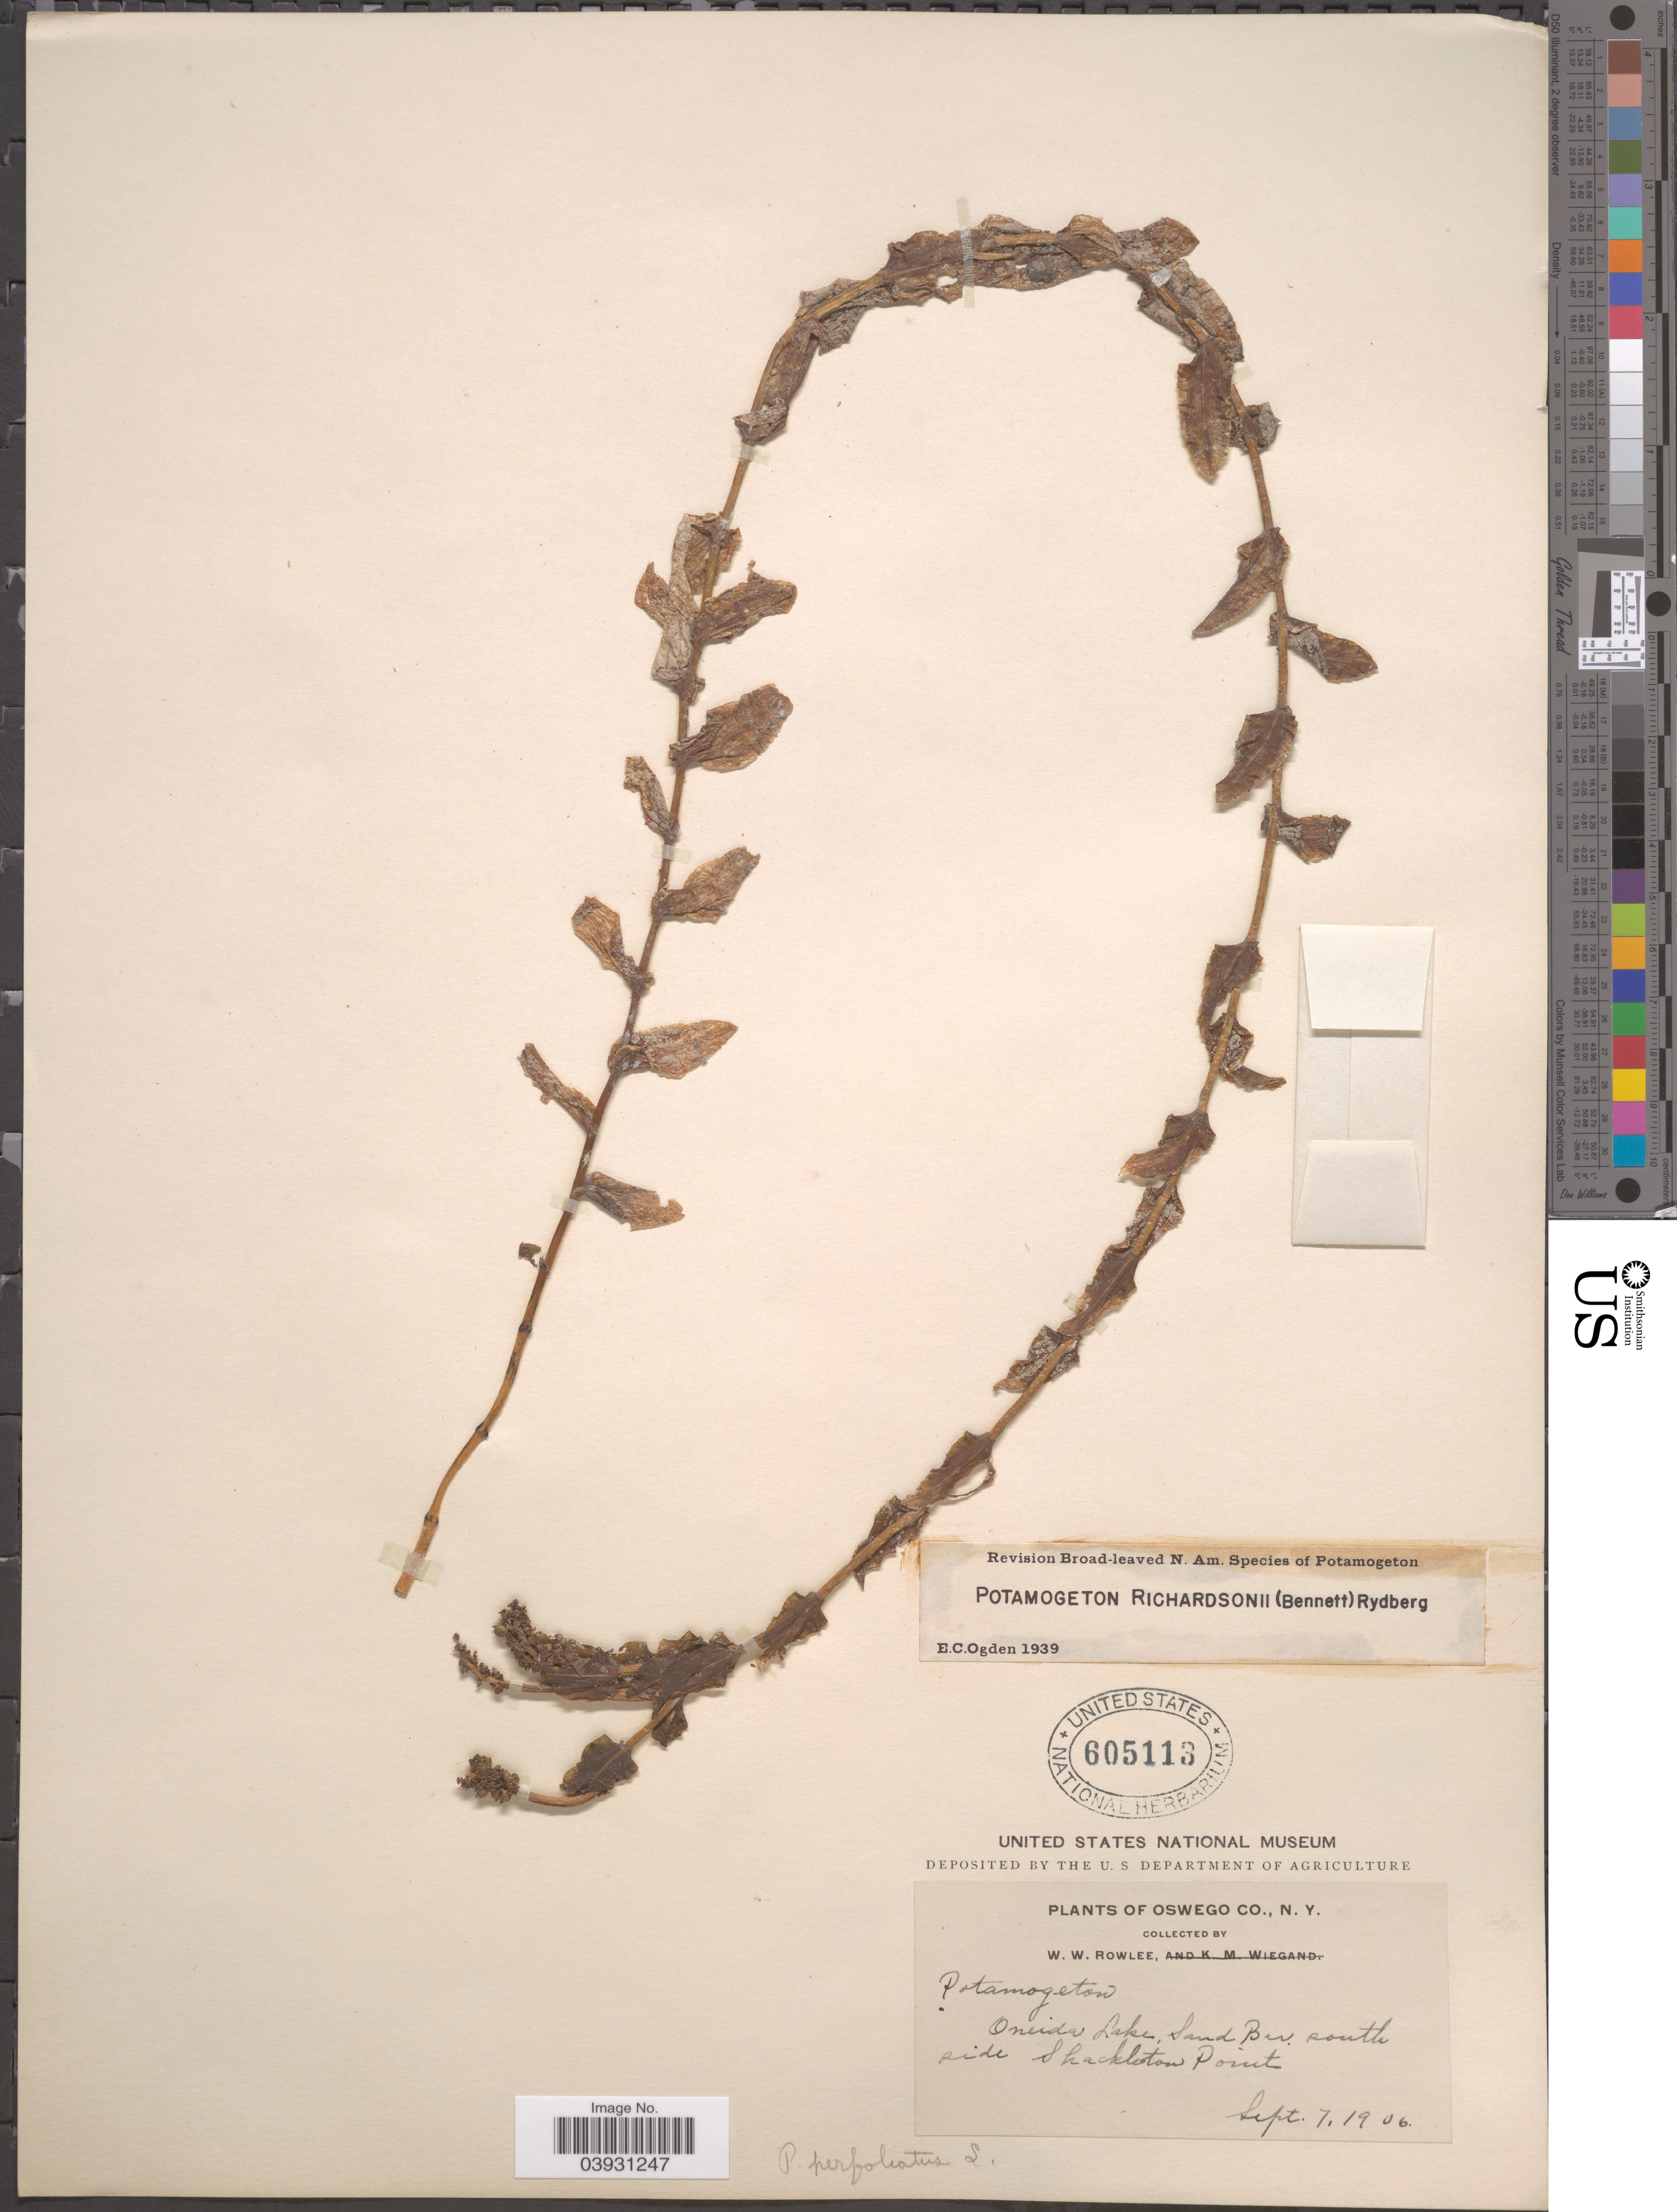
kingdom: Plantae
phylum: Tracheophyta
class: Liliopsida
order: Alismatales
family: Potamogetonaceae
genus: Potamogeton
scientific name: Potamogeton richardsonii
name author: (A.W. Benn.) Rydb.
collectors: W. W. Rowlee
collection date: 1906-09-07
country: United States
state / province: New York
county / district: Oneida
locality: Oswego Co. Oneida Lake, Sand Bar, south side Shackleton Point.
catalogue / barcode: US 605113